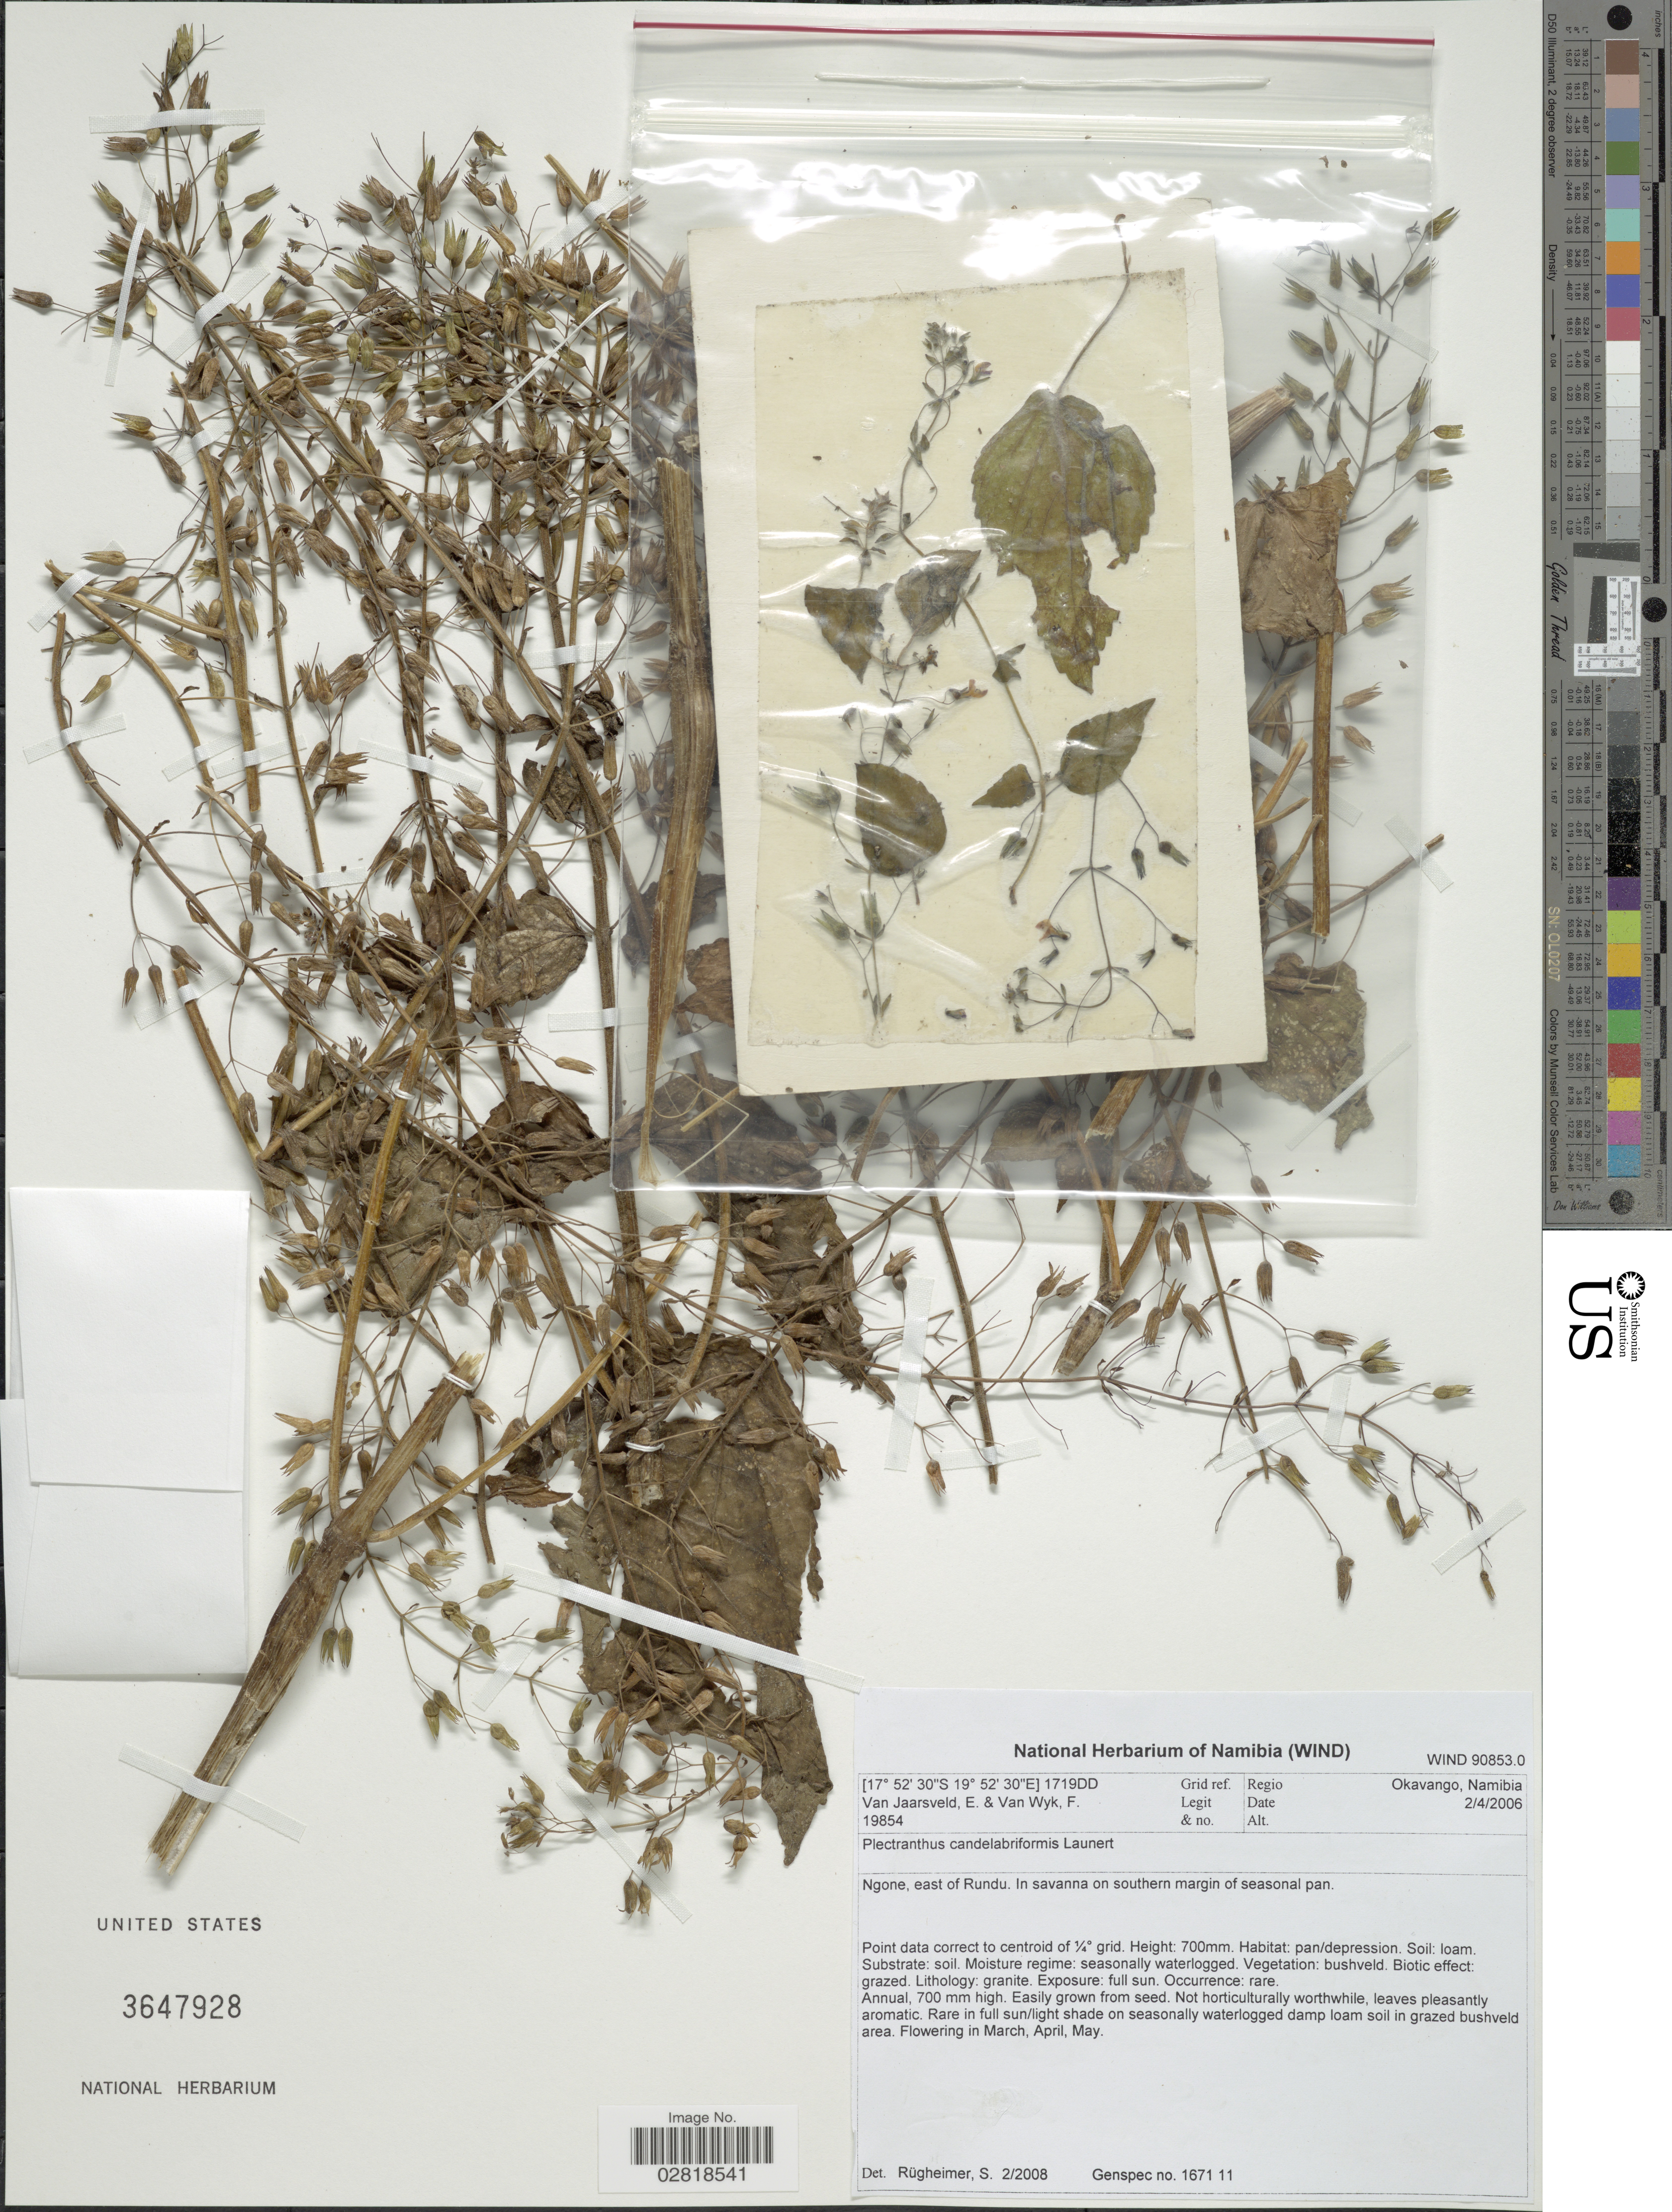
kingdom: Plantae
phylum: Tracheophyta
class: Magnoliopsida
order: Lamiales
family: Lamiaceae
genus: Plectranthus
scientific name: Plectranthus candelabriformis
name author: Launert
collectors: E. van Jaarsveld & F. Van Wyk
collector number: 19854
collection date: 2006-04-02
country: Namibia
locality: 1719DD Grid ref. Regio Okavango. Ngone, east of Rundu.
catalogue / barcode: US 3647928